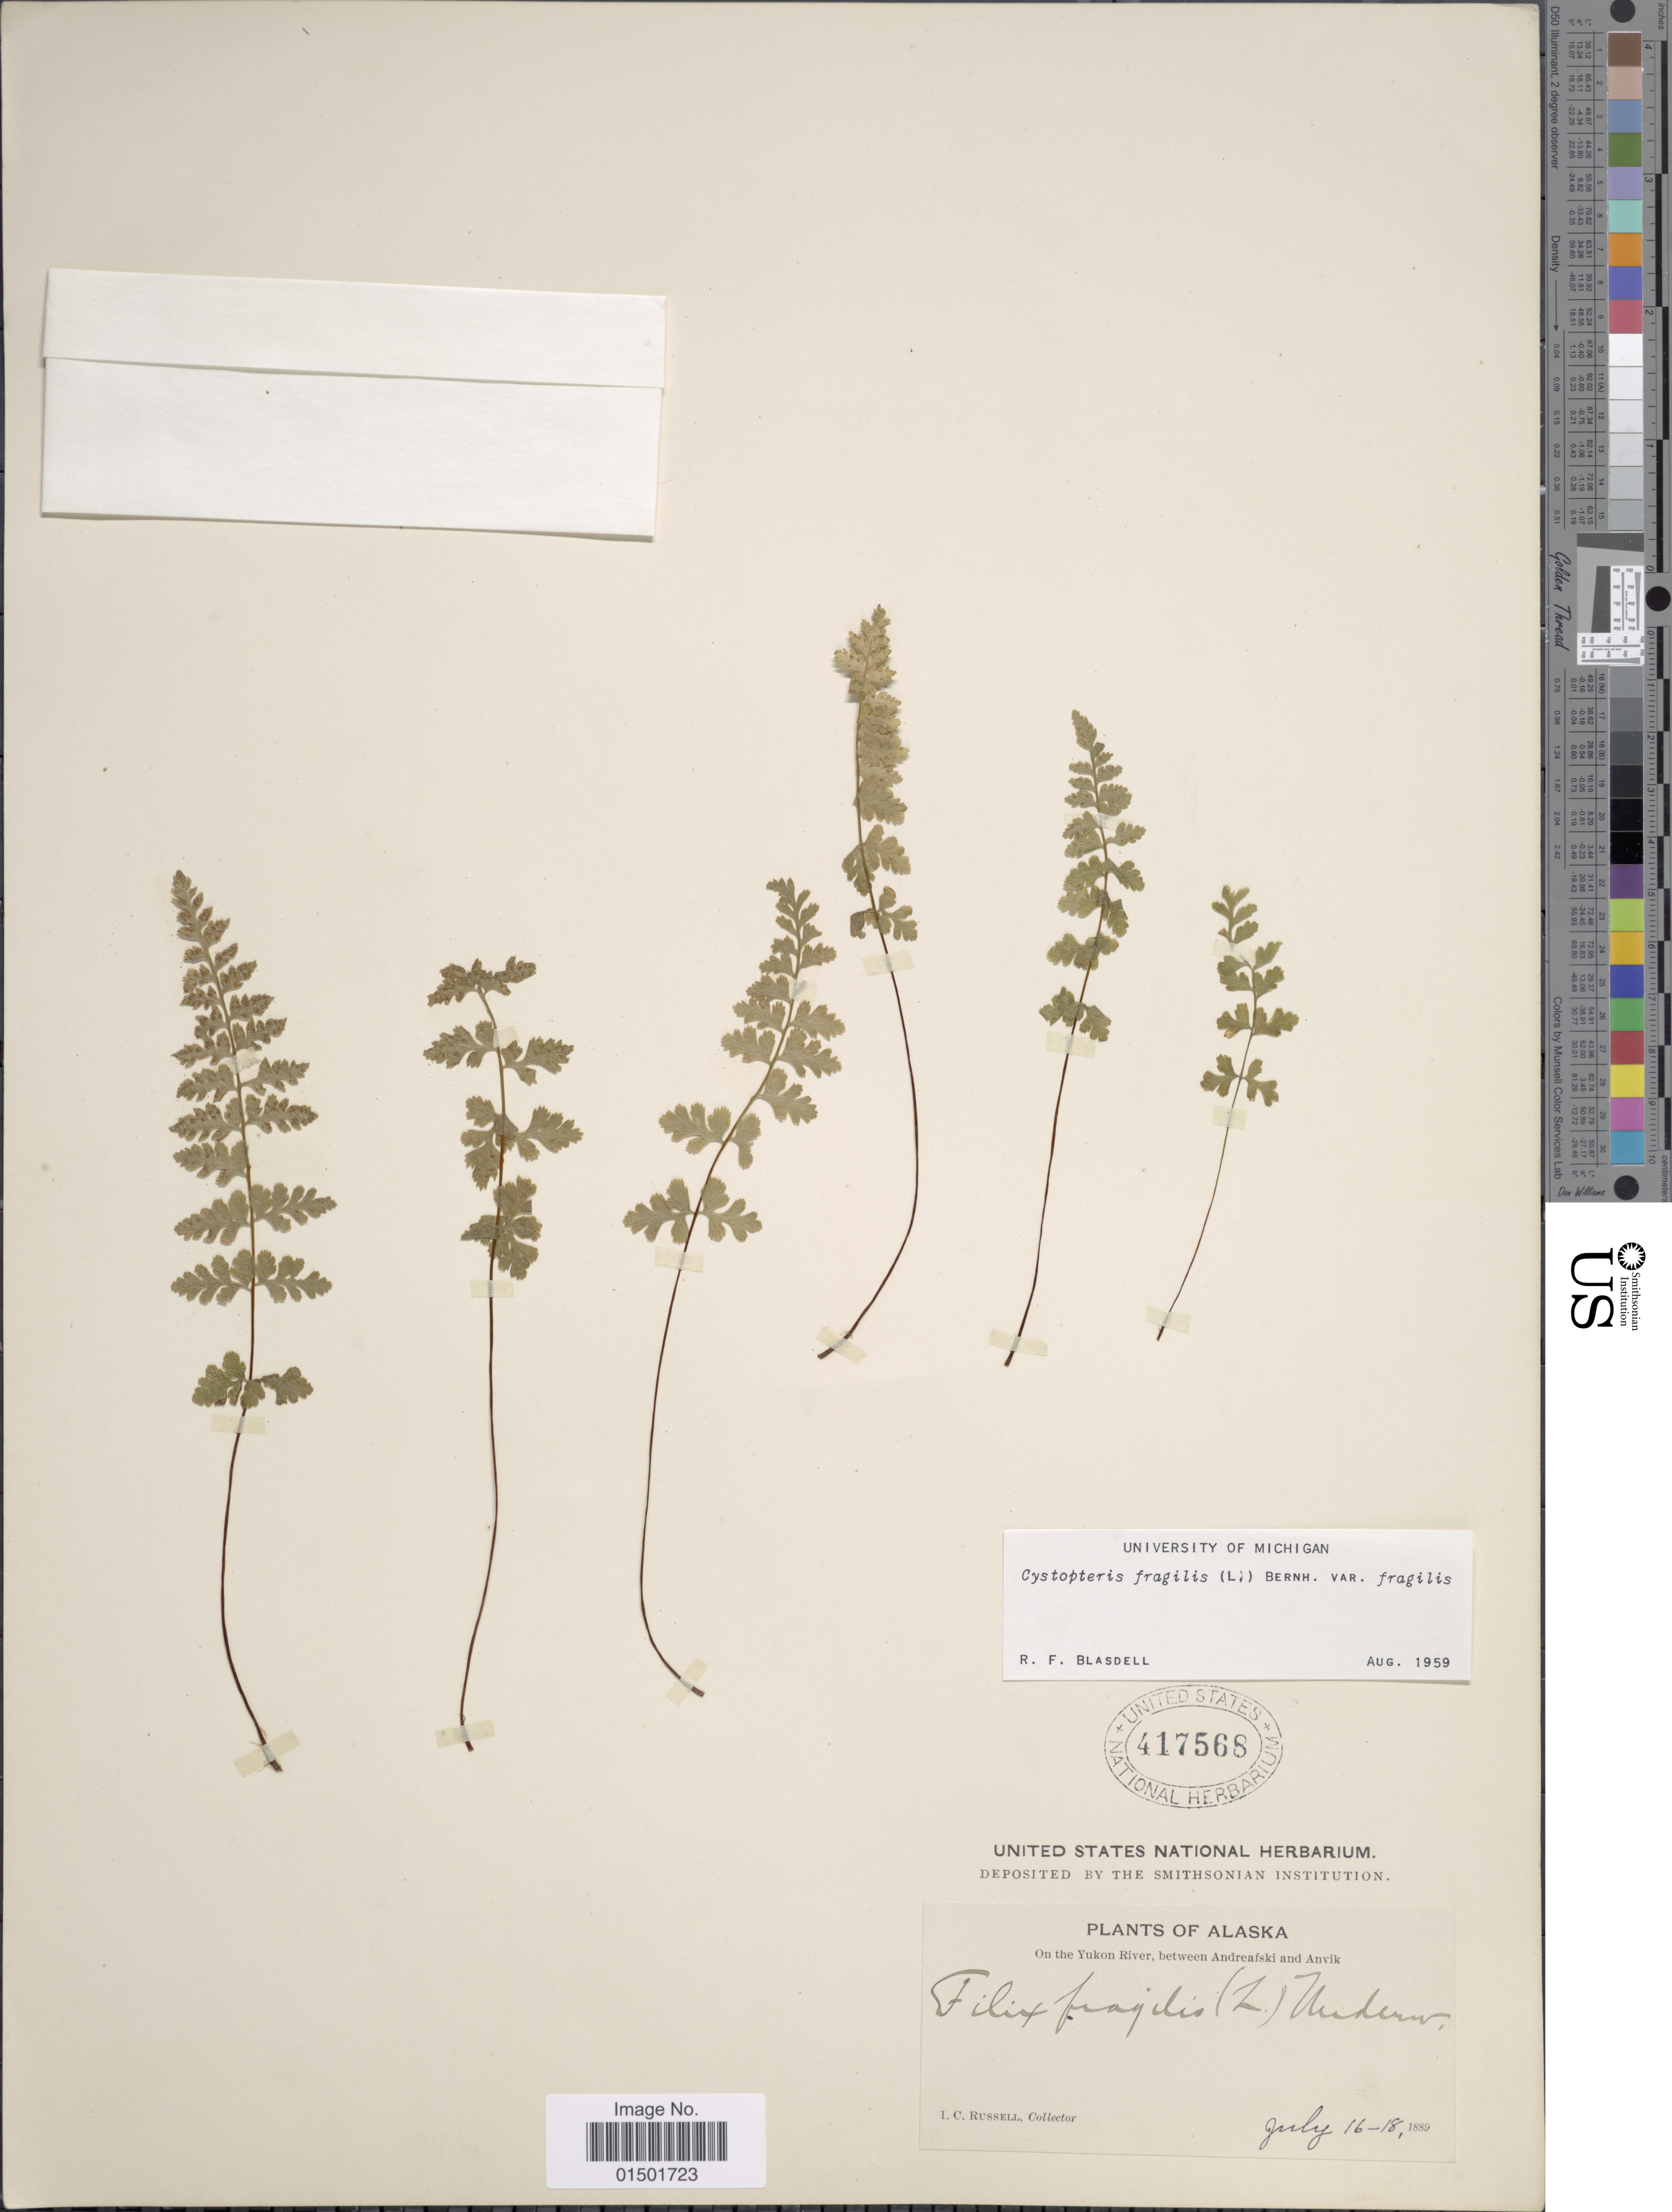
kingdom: Plantae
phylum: Tracheophyta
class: Polypodiopsida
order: Polypodiales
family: Cystopteridaceae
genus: Cystopteris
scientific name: Cystopteris fragilis var. fragilis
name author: (L.) Bernh.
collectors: I. C. Russell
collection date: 1889-07-16/1889-07-18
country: United States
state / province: Alaska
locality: On the Yukon River, between Andreafski and Anvik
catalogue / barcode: US 417568